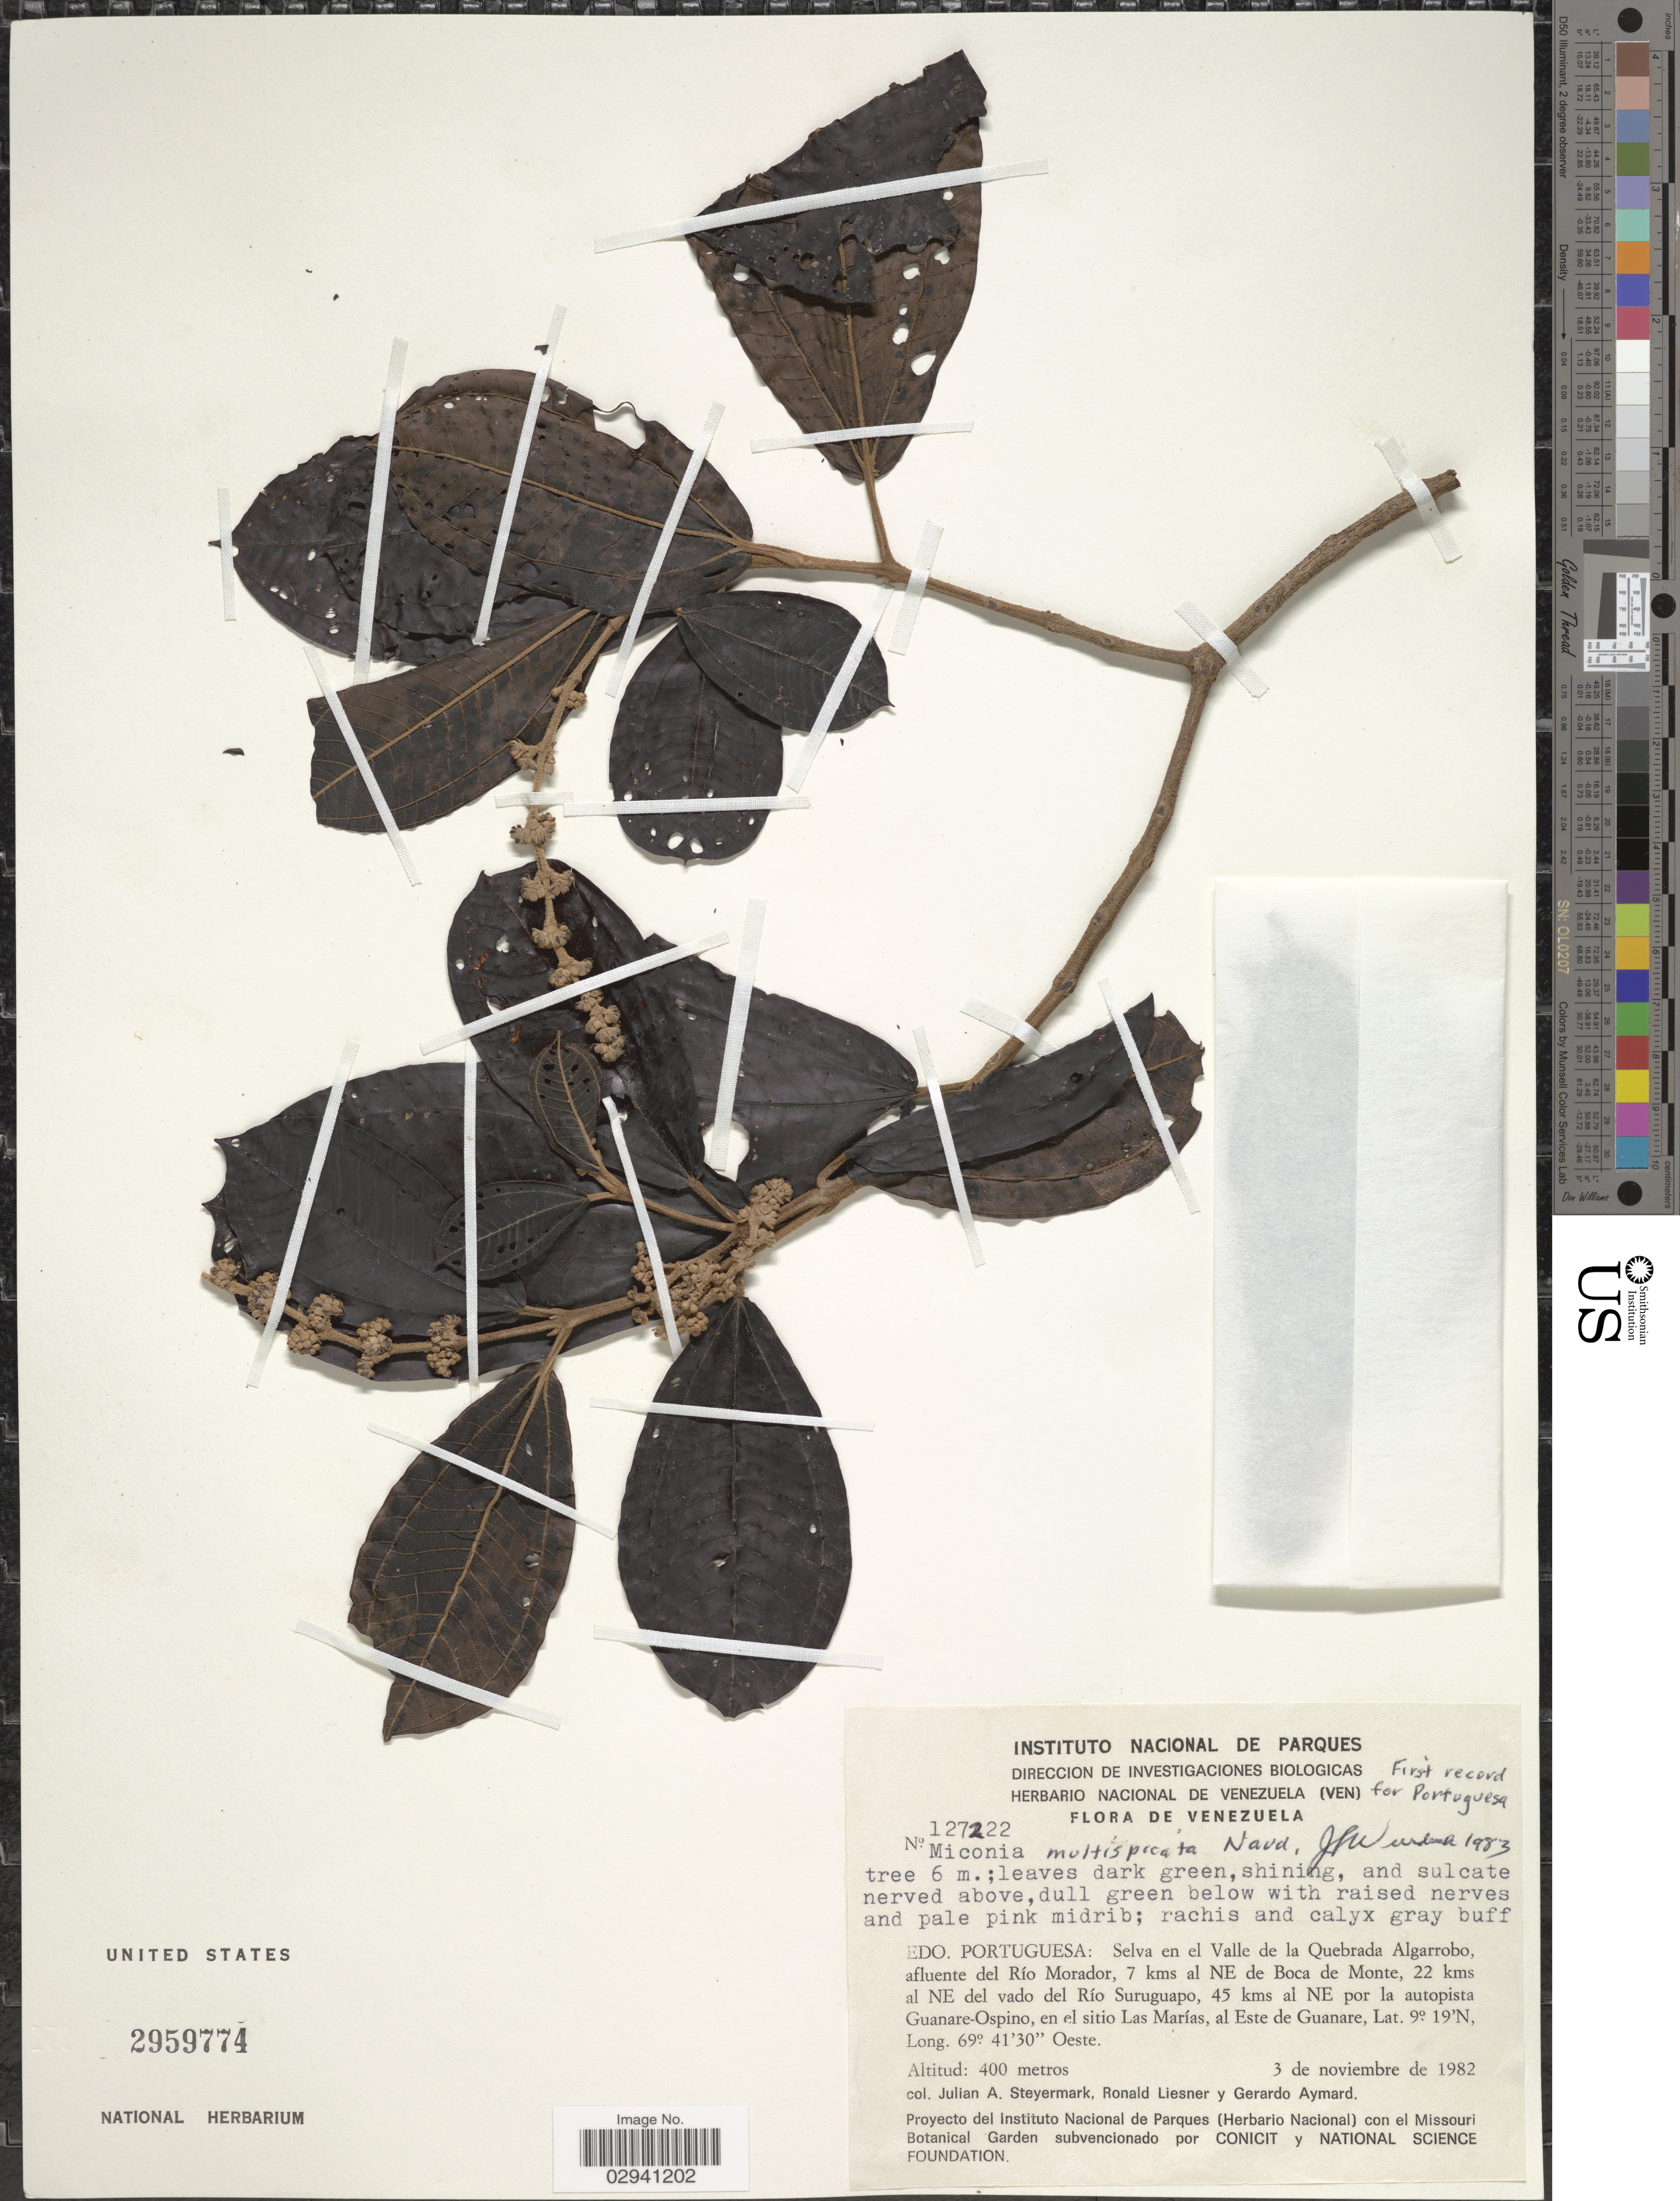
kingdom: Plantae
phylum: Tracheophyta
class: Magnoliopsida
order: Myrtales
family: Melastomataceae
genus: Miconia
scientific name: Miconia multispicata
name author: Naudin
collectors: J. Steyermark, R. L. Liesner & G. A. Aymard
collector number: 127222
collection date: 1982-11-03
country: Venezuela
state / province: Portuguesa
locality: Estado Portuguesa: Selva en el Valle de la Quebrada Algarrobo, afluente del Río Morador, 7 kms al NE de Boca de Monte, 22 kms al NE del vado del Río Suruguapo, 45 kms al NE por la autopista Guanare-Ospino, en el sitio Las Marías, al Este de Guanare.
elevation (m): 400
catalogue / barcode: US 2959774